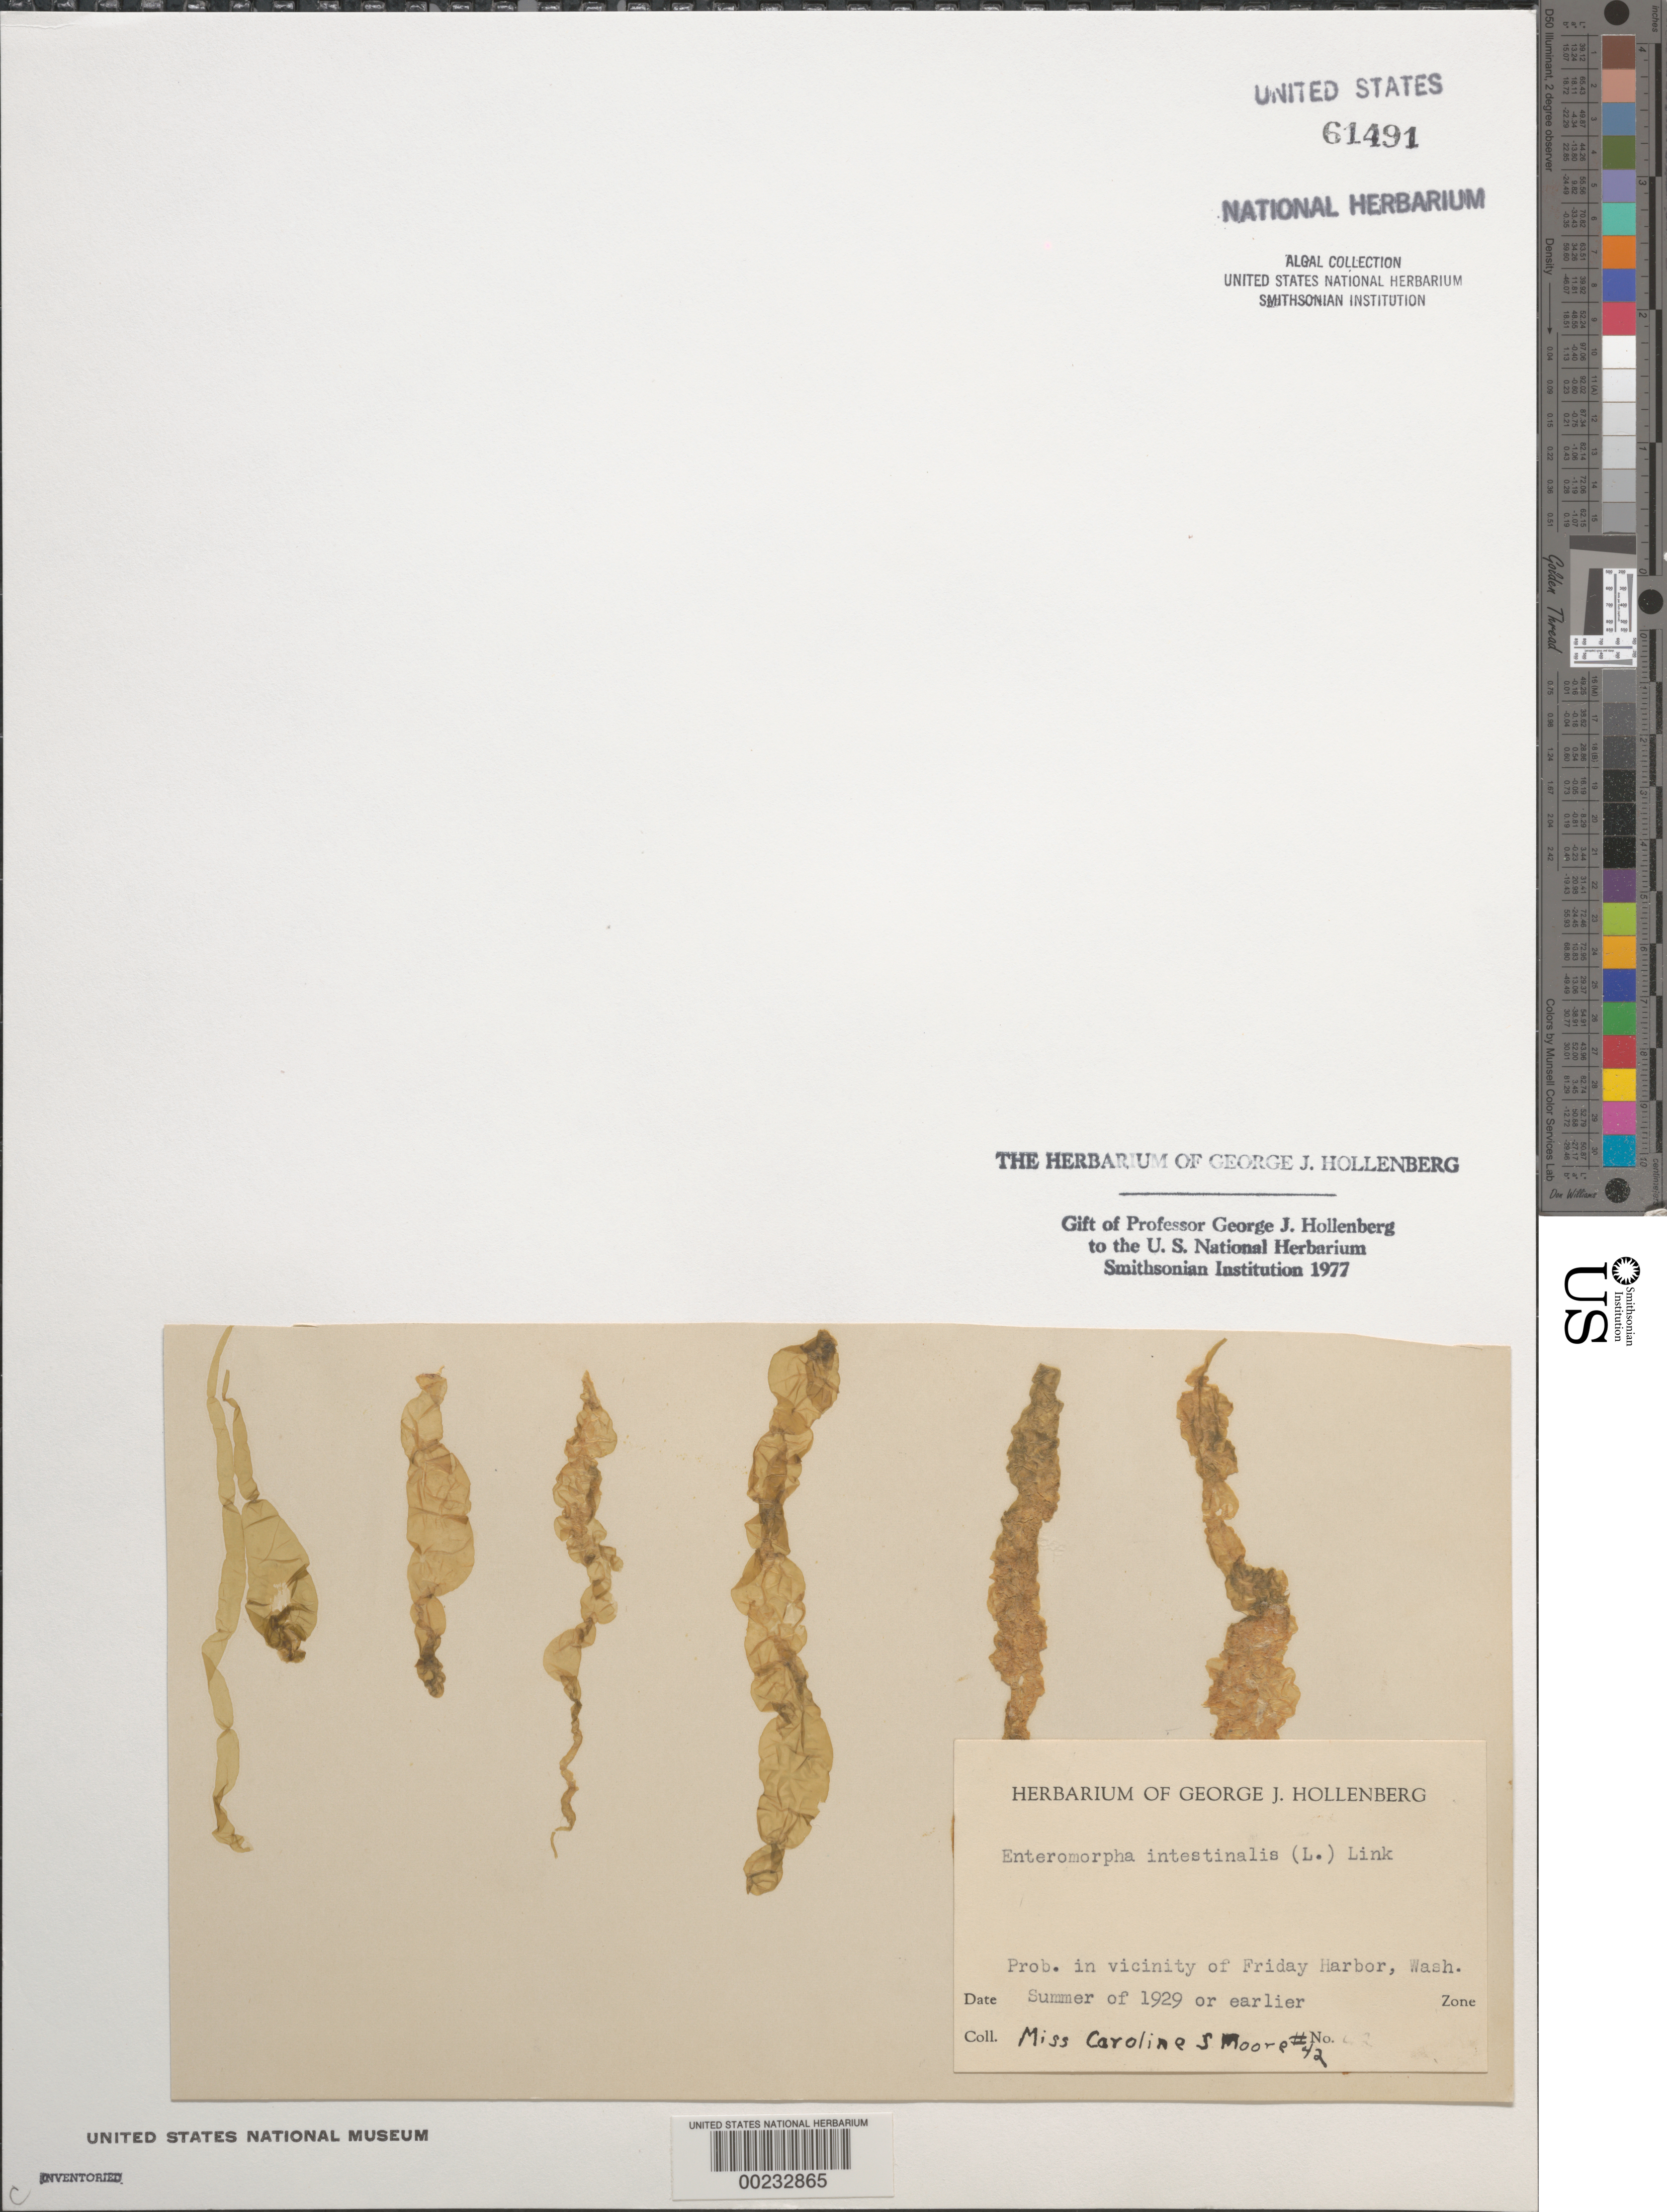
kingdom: Plantae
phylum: Chlorophyta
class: Ulvophyceae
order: Ulvales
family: Ulvaceae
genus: Ulva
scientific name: Ulva intestinalis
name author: L.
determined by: Algae name updating Project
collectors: C. Moore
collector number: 42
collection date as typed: Sum 1929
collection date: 1929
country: United States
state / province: Washington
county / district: San Juan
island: San Juan Island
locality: Probably Friday Harbor area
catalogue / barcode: US 61491